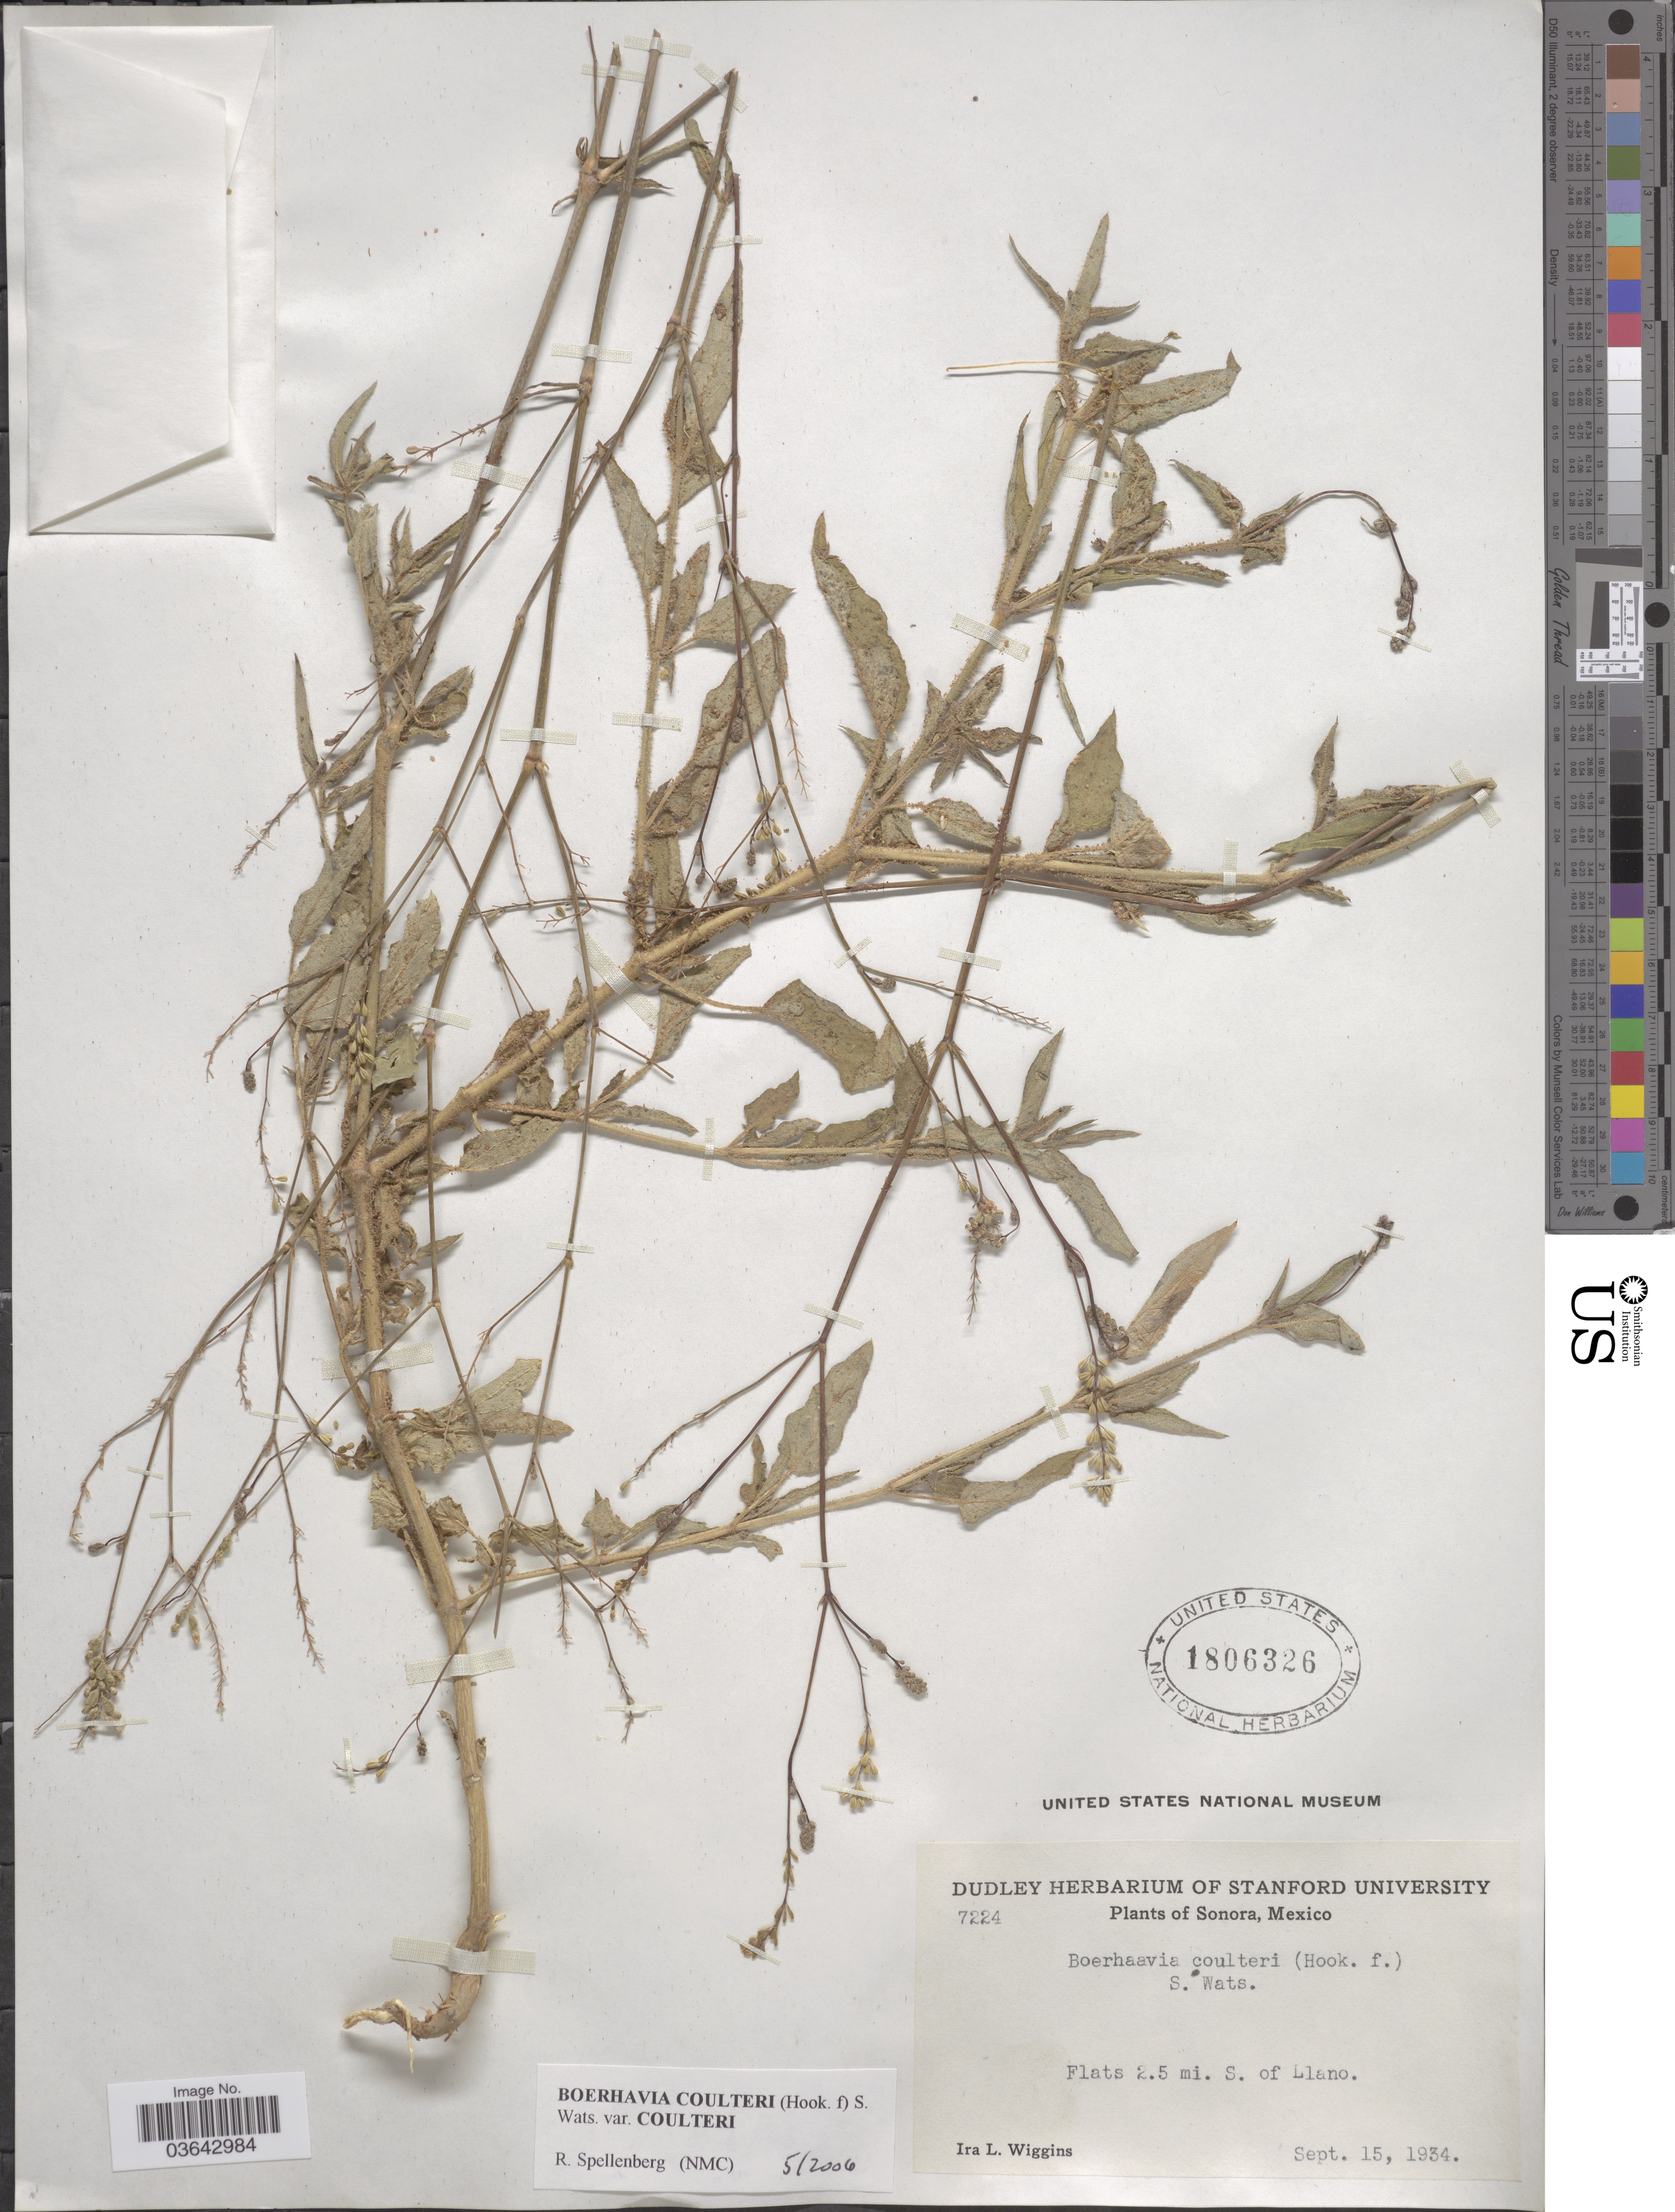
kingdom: Plantae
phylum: Tracheophyta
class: Magnoliopsida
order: Caryophyllales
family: Nyctaginaceae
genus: Boerhavia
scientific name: Boerhavia coulteri var. coulteri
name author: (Hook. f.) S. Watson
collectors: I. L. Wiggins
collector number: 7224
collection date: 1934-09-15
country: Mexico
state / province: Sonora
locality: Flats 2.5 mi. S. of Llano.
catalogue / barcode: US 1806326